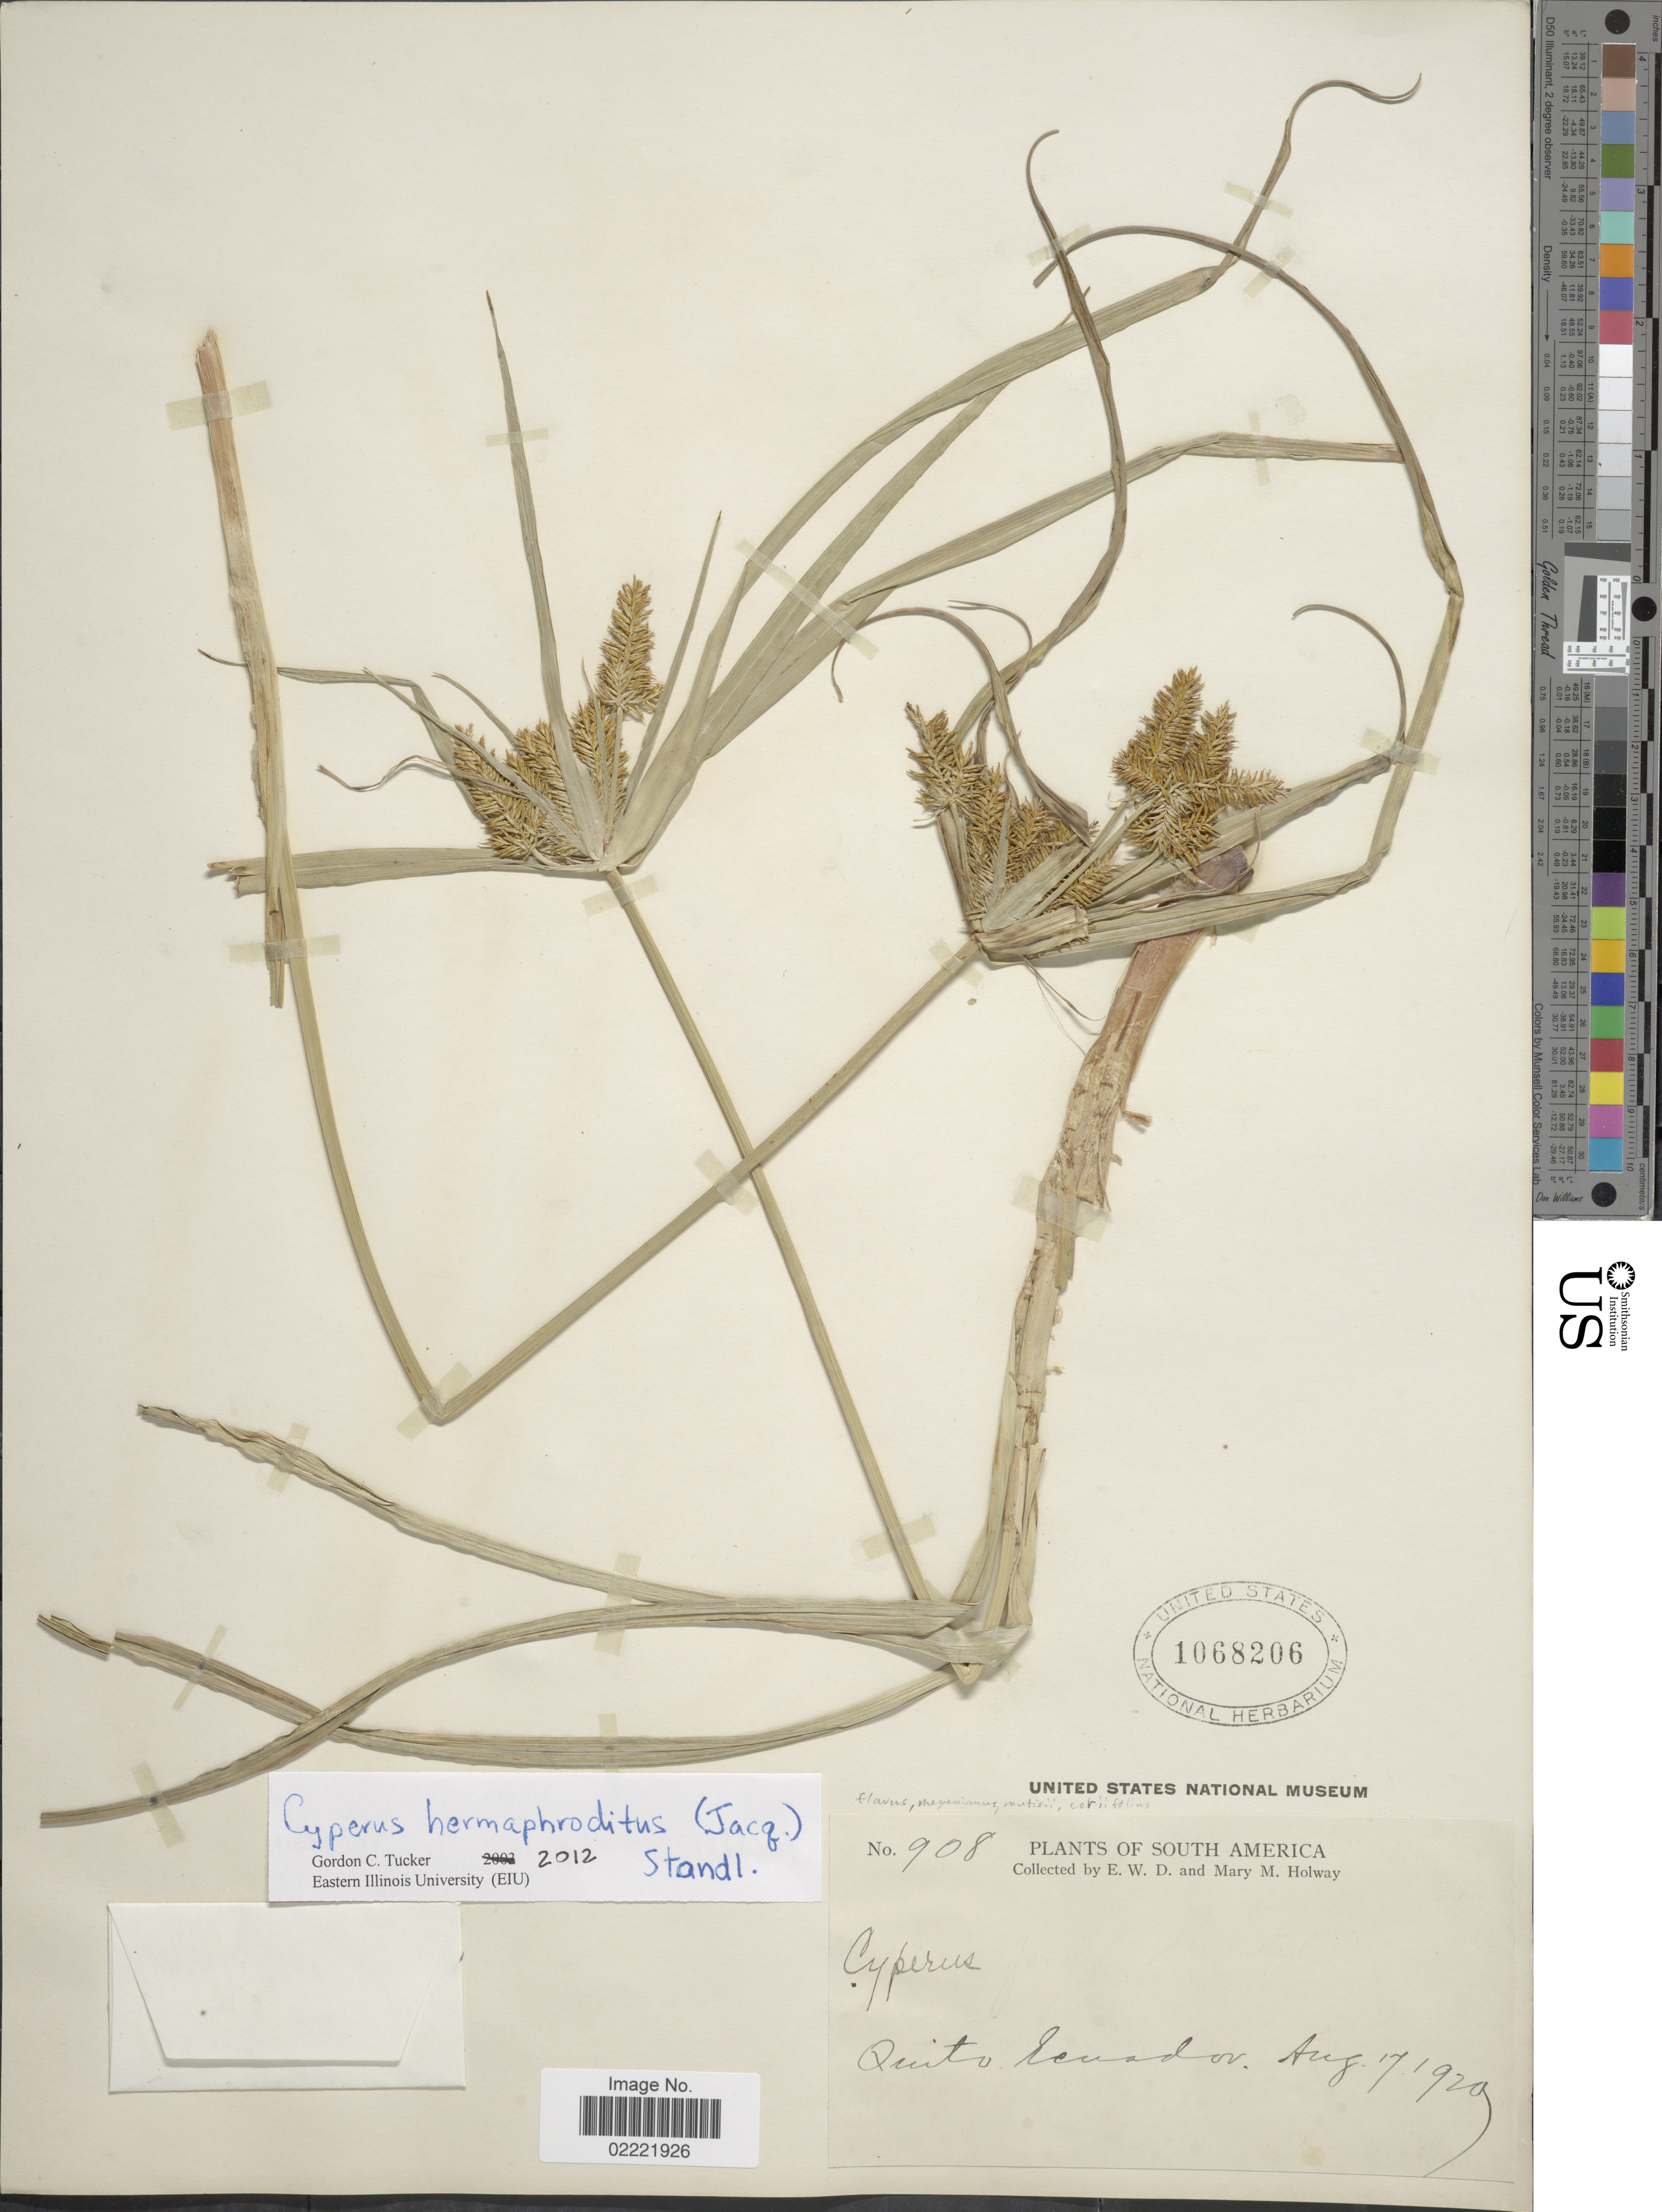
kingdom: Plantae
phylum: Tracheophyta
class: Liliopsida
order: Poales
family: Cyperaceae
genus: Cyperus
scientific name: Cyperus hermaphroditus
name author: (Jacq.) Standl.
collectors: E. W. D. Holway & M. M. Holway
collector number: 908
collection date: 1920-08-17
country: Ecuador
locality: Quito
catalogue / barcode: US 1068206